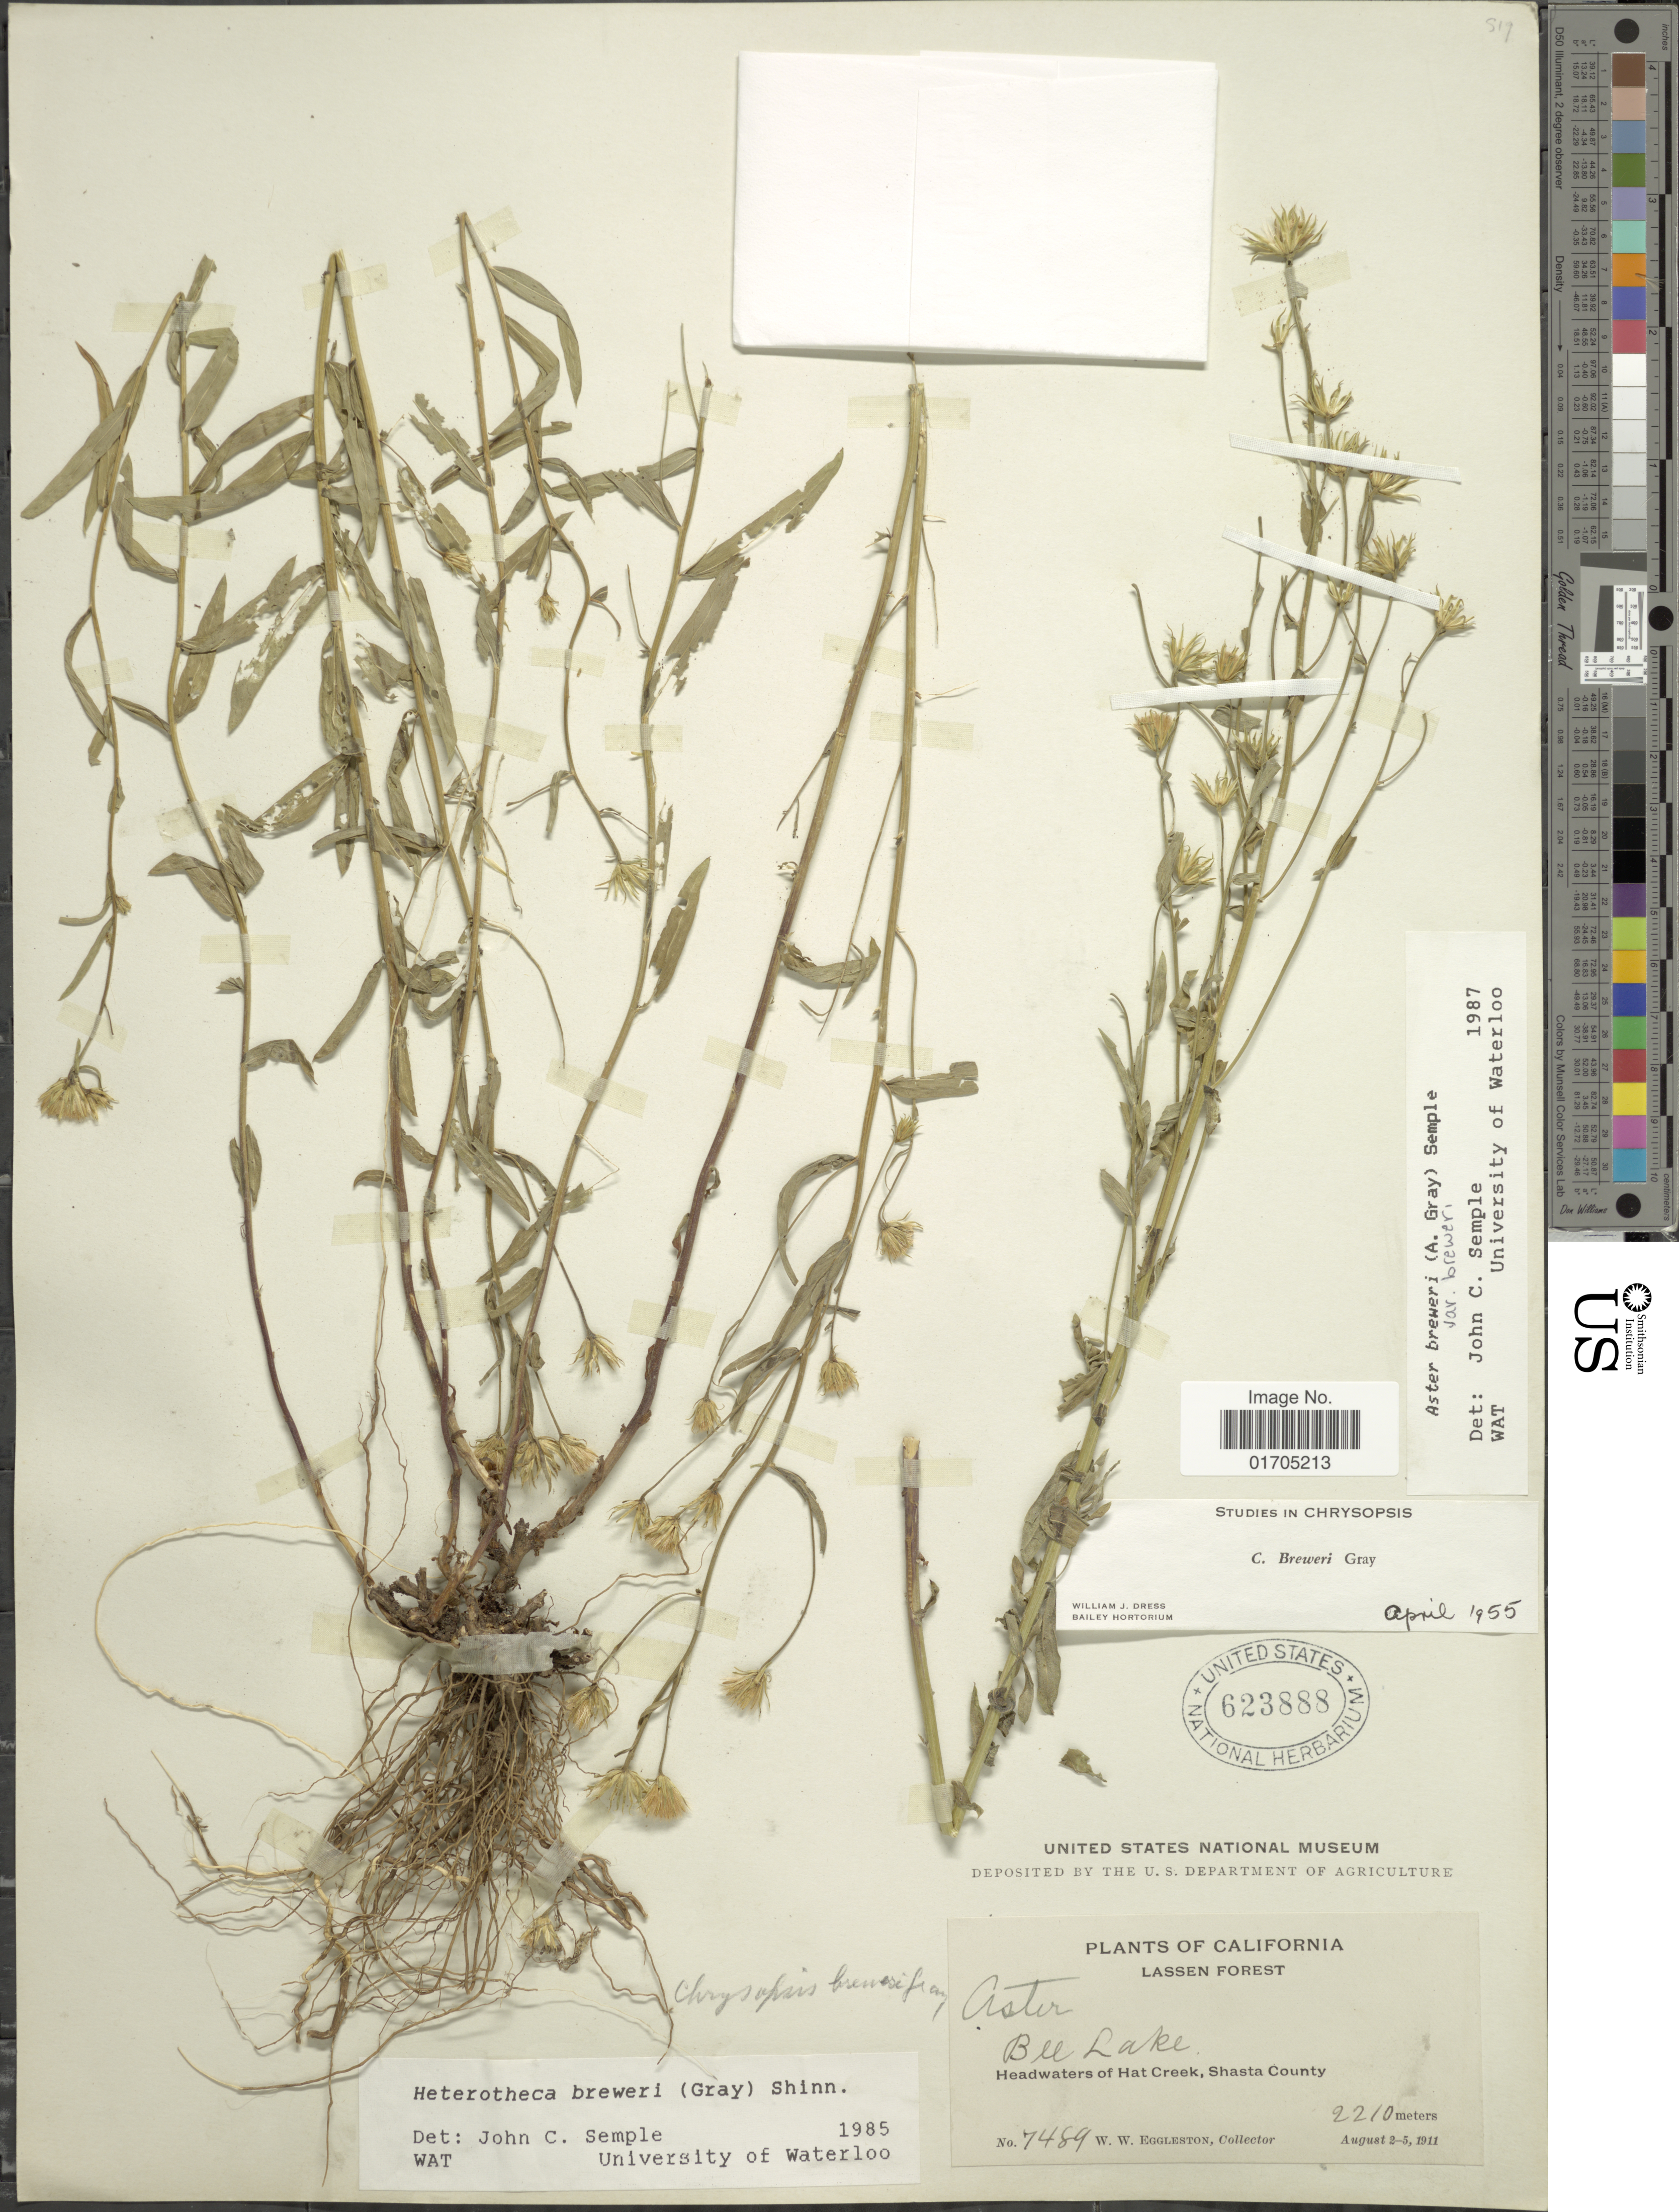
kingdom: Plantae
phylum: Tracheophyta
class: Magnoliopsida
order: Asterales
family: Asteraceae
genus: Eucephalus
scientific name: Eucephalus breweri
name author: (A. Gray) G.L. Nesom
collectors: W. W. Eggleston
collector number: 7489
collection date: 1911-08-02/1911-08-05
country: United States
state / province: California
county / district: Shasta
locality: Lassen Forest, Bee Lake, Headwaters of Hat Creek, Shasta County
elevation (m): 2210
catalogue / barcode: US 623888